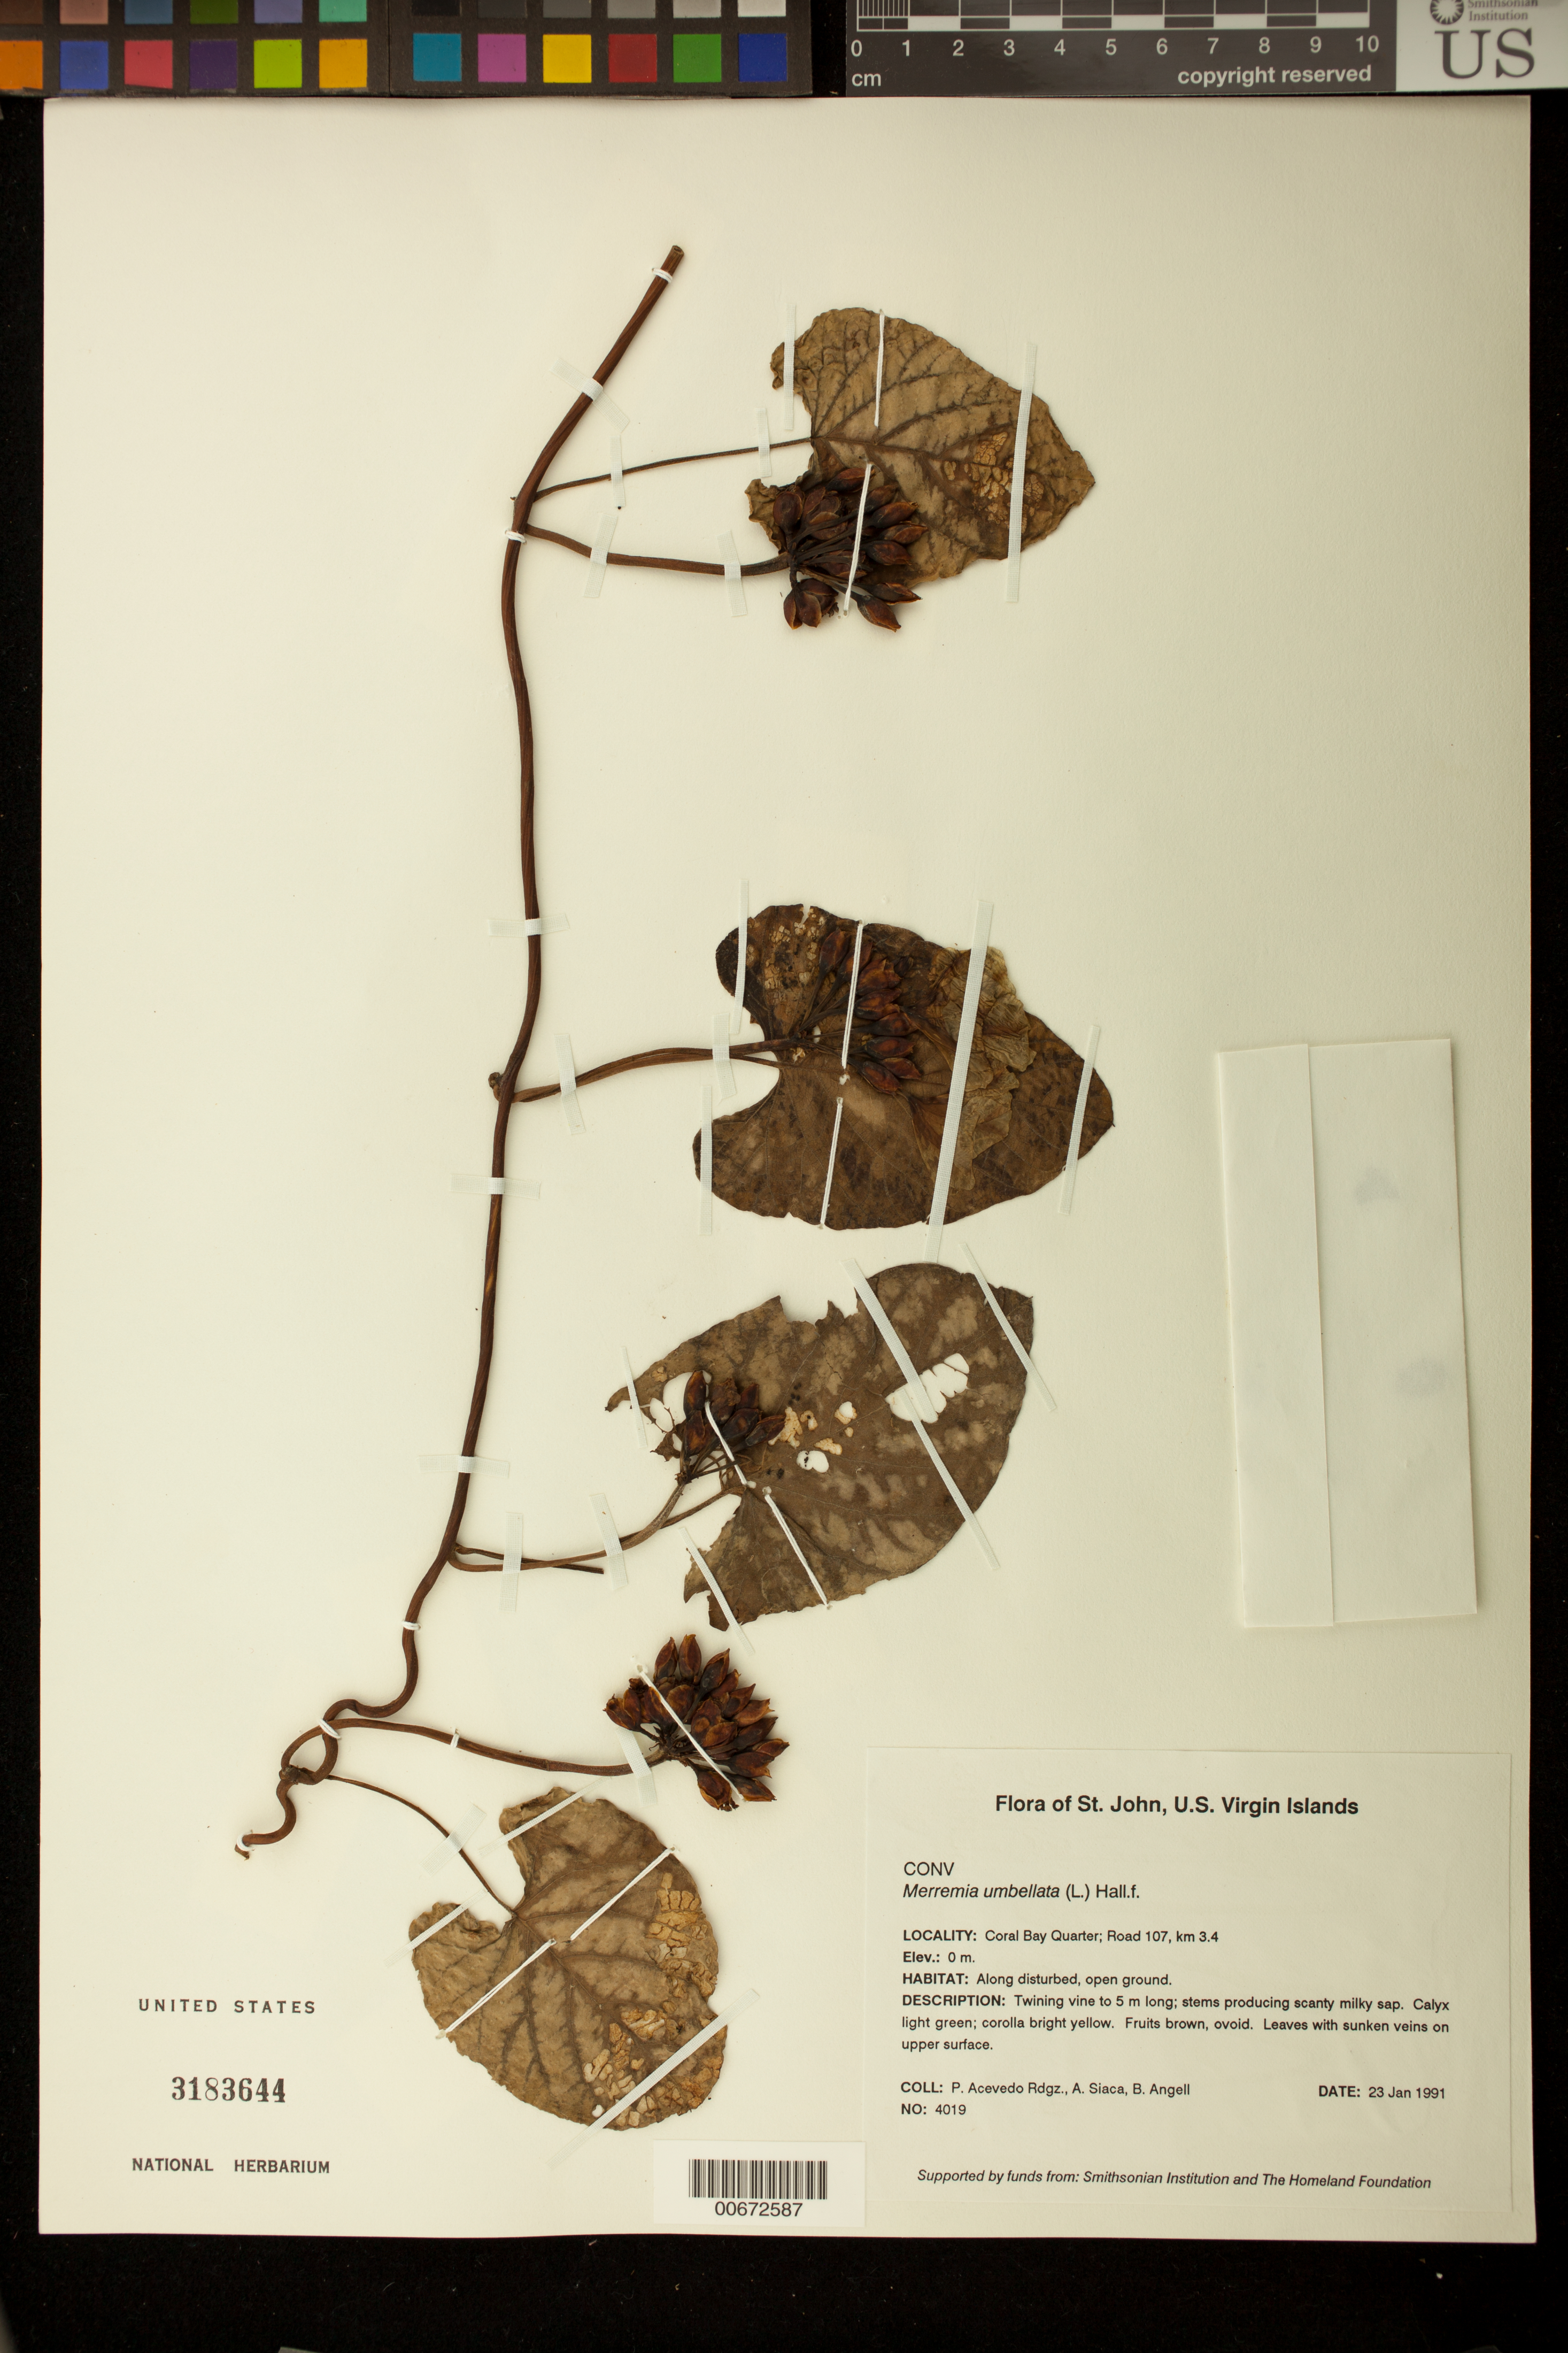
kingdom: Plantae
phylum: Tracheophyta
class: Magnoliopsida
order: Solanales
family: Convolvulaceae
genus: Camonea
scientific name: Camonea umbellata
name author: (L.) A. R. Simões & Staples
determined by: Strong, Mark T., (BOT), Smithsonian Institution - National Museum of Natural History (UNITED STATES)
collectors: P. Acevedo-Rodr., A. Siaca & Bobbi Angell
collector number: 4019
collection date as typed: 23 Jan 1991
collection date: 1991-01-23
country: U.S. Virgin Islands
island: St. John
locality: Coral Bay Quarter; Road 107, km 3.4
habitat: Along disturbed, open ground.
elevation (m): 0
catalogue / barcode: US 3183644